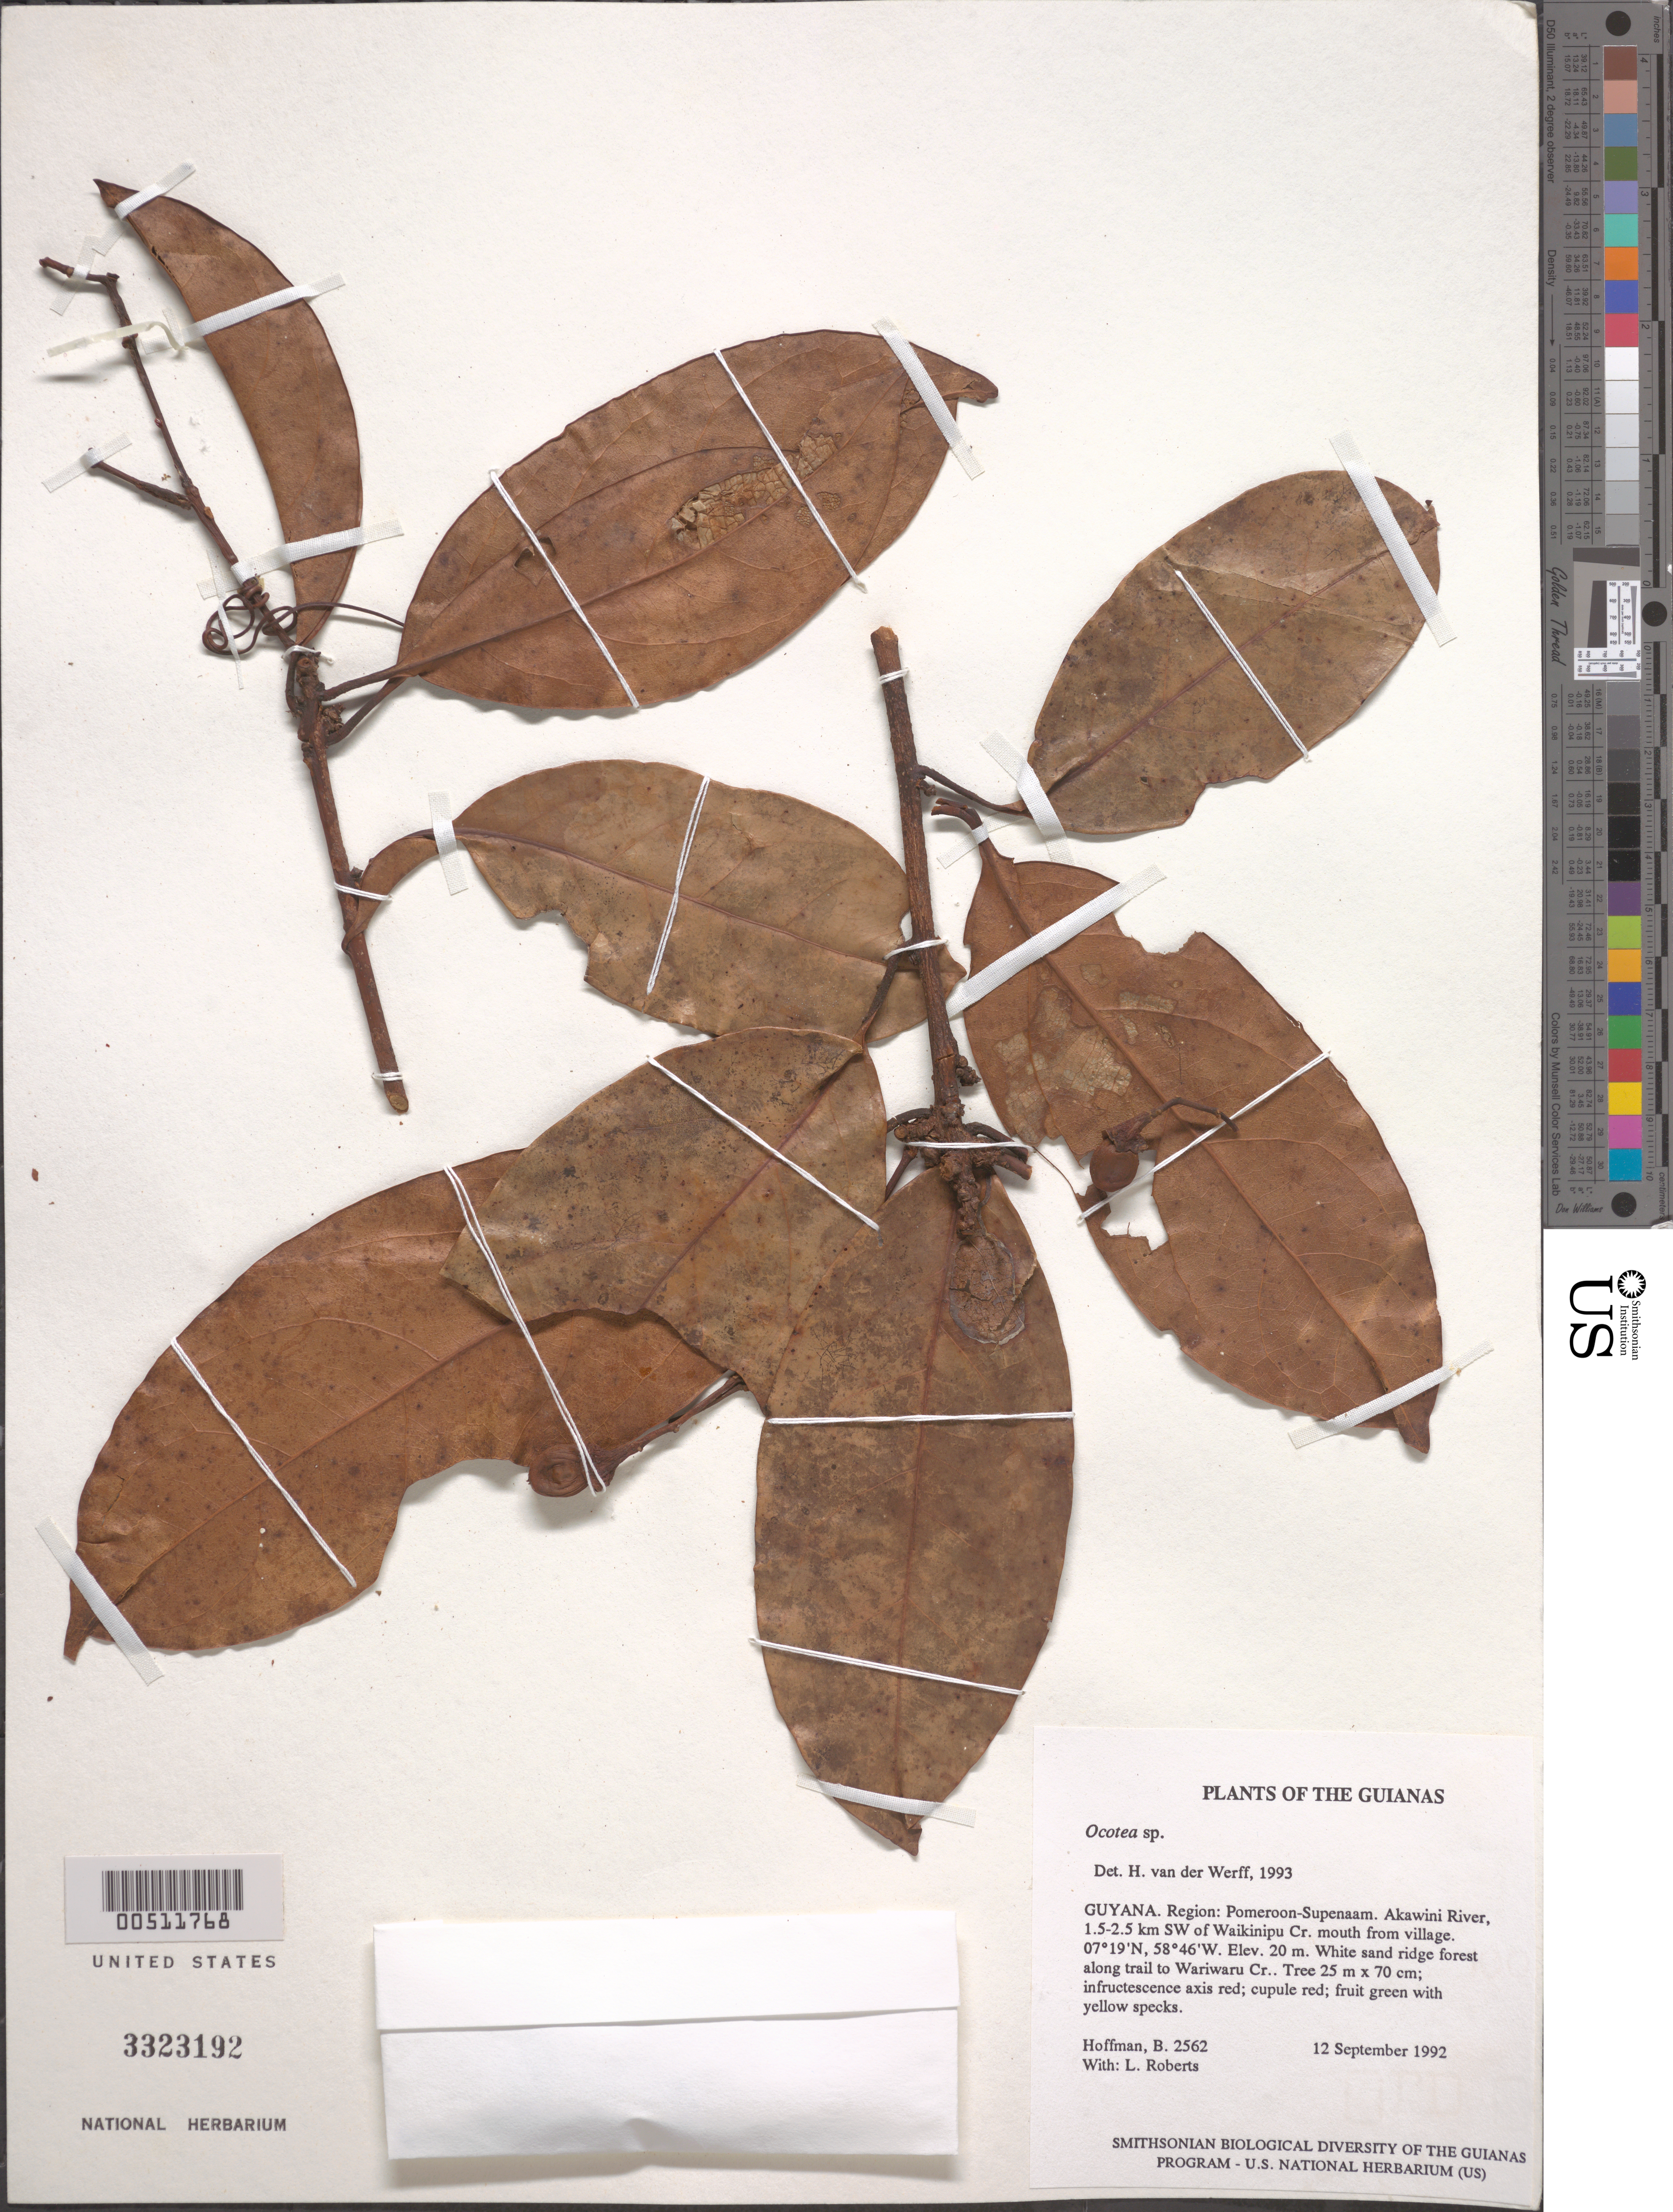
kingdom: Plantae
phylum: Tracheophyta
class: Magnoliopsida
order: Laurales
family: Lauraceae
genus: Ocotea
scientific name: Ocotea sp.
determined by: van der Werff, H., (MO), Missouri Botanical Garden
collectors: B. Hoffman & L. Roberts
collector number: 2562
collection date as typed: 12 September 1992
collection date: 1992-09-12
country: Guyana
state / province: Pomeroon-Supenaam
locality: Akawini River, 1.5-2.5 km SW of Waikinipu Creek mouth, along trail from Wakinipu village to Wariwaru Creek (Pomeroon R.)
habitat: White sand ridge forest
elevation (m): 20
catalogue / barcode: US 3323192